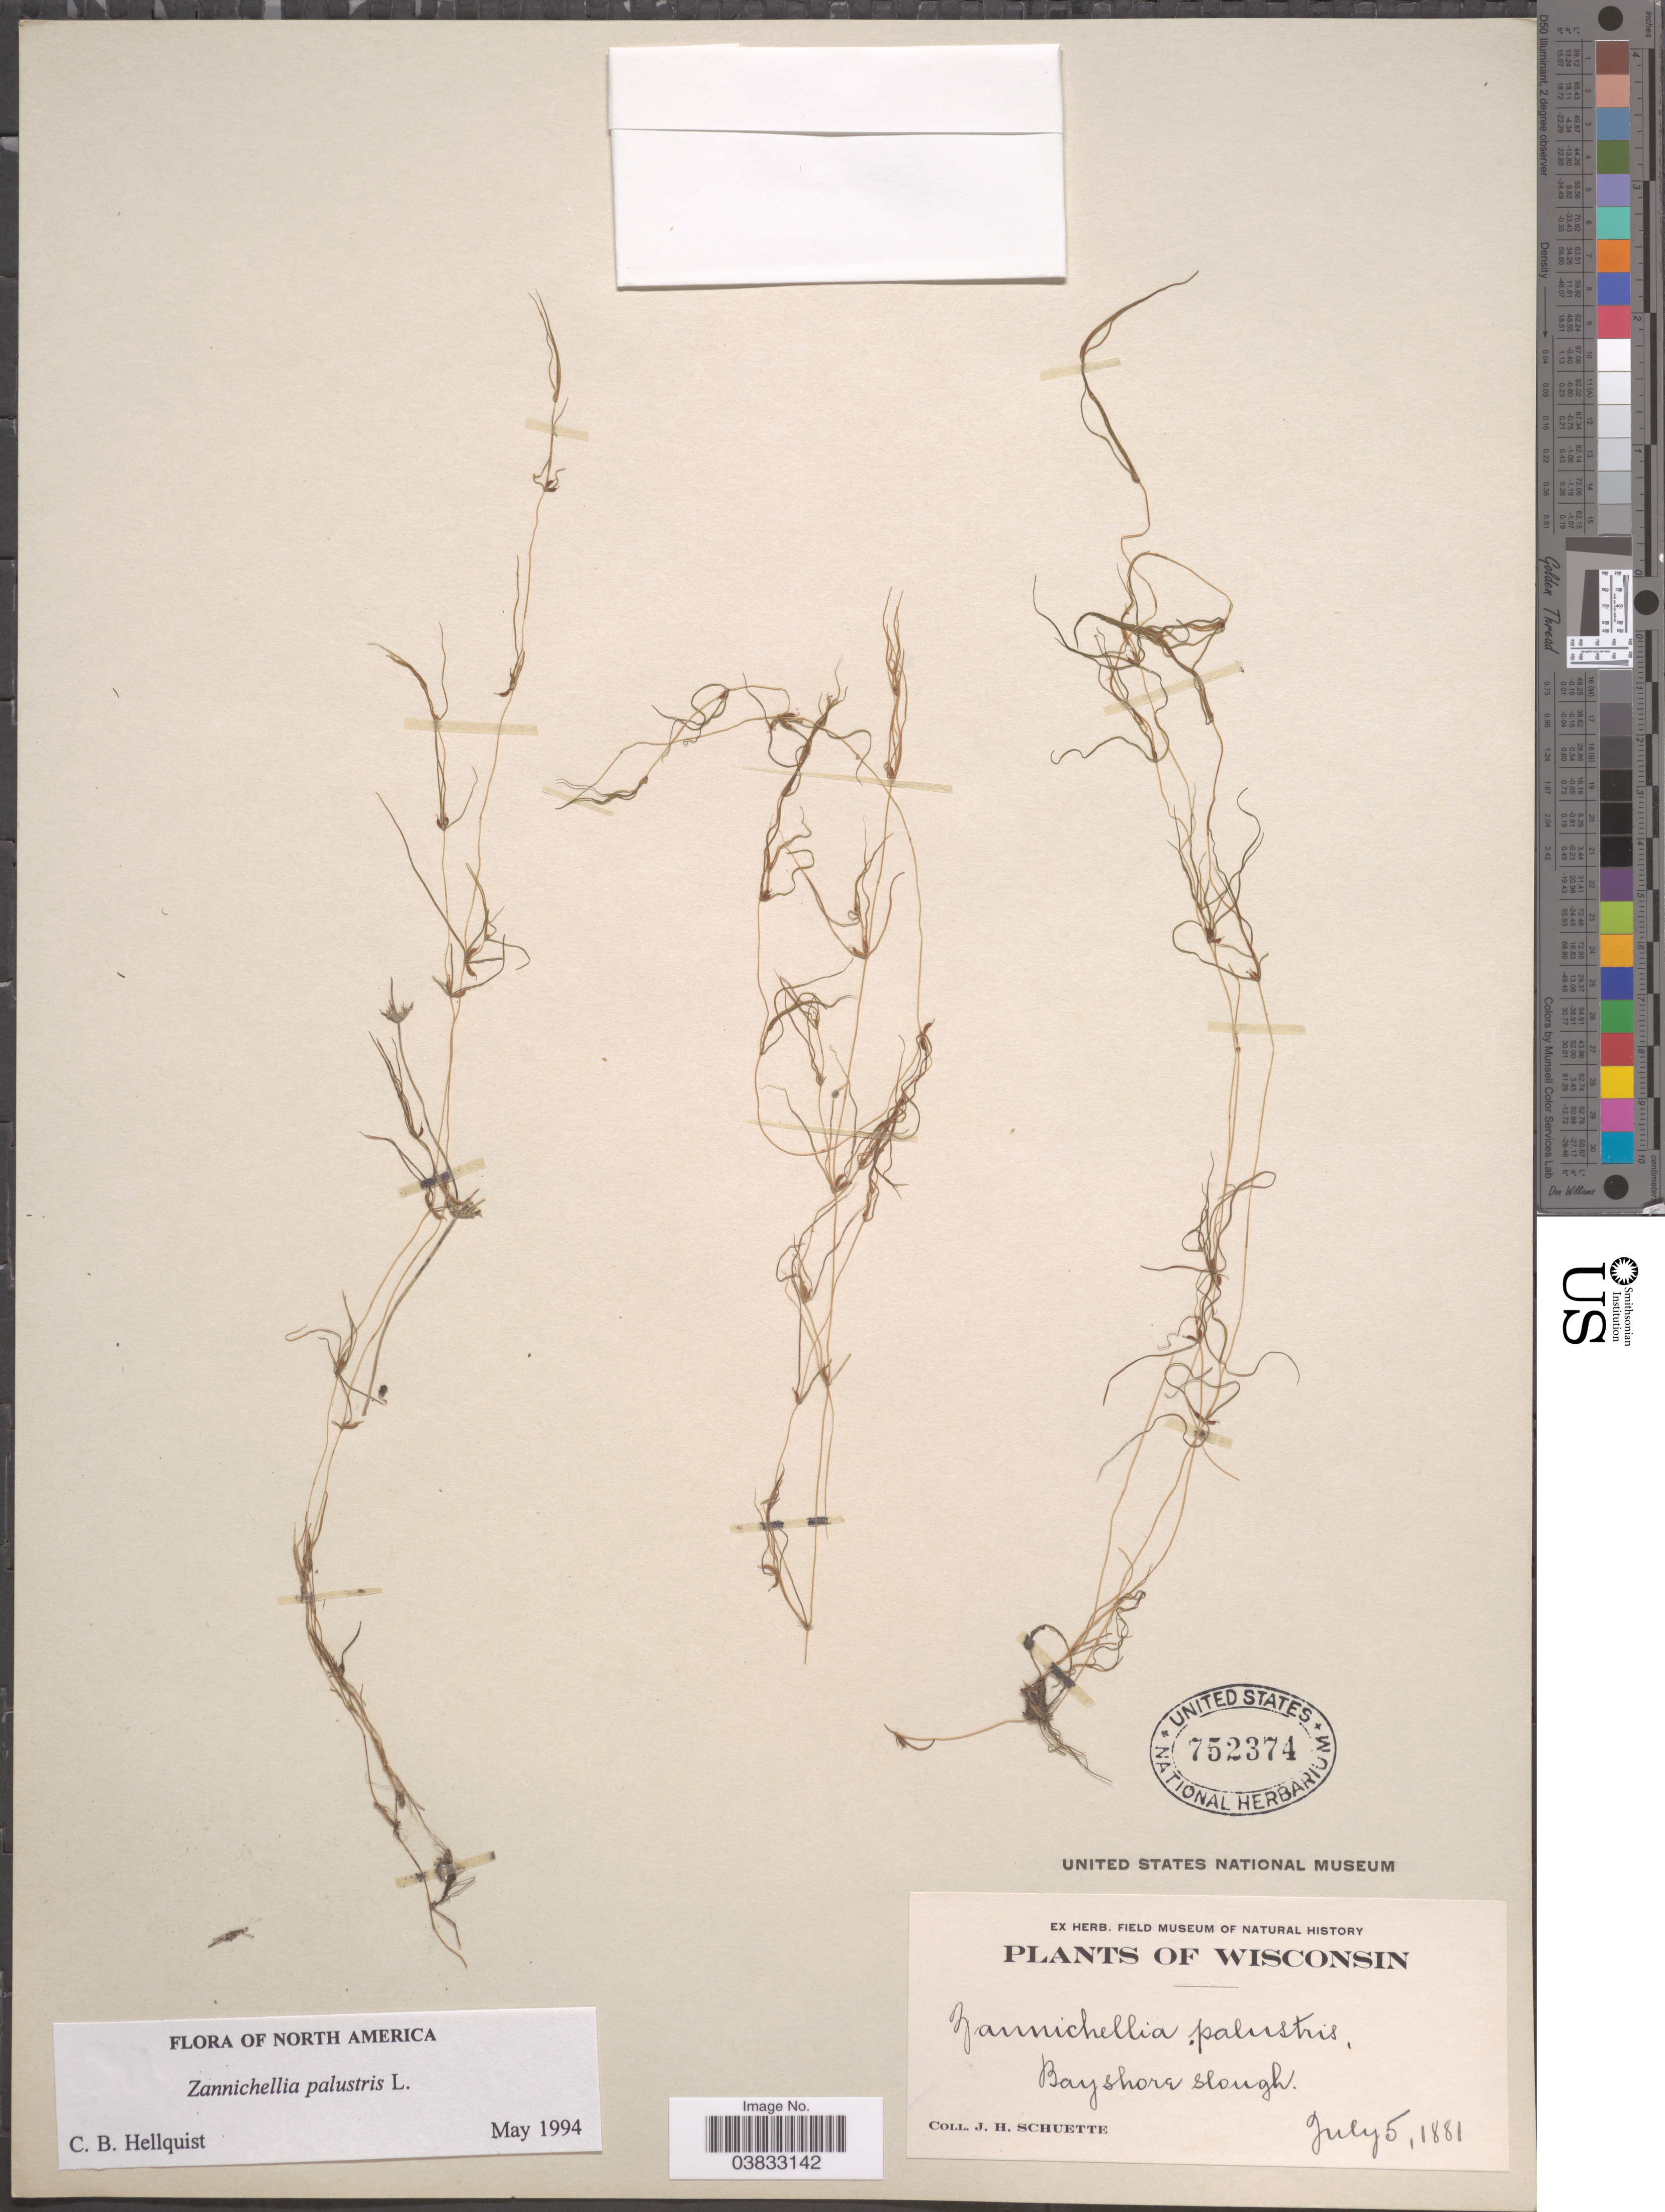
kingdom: Plantae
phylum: Tracheophyta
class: Liliopsida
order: Alismatales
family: Potamogetonaceae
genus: Zannichellia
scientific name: Zannichellia palustris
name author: L.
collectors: J. H. Schuette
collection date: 1881-07-05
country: United States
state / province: Wisconsin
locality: Bayshore slough.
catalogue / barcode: US 752374